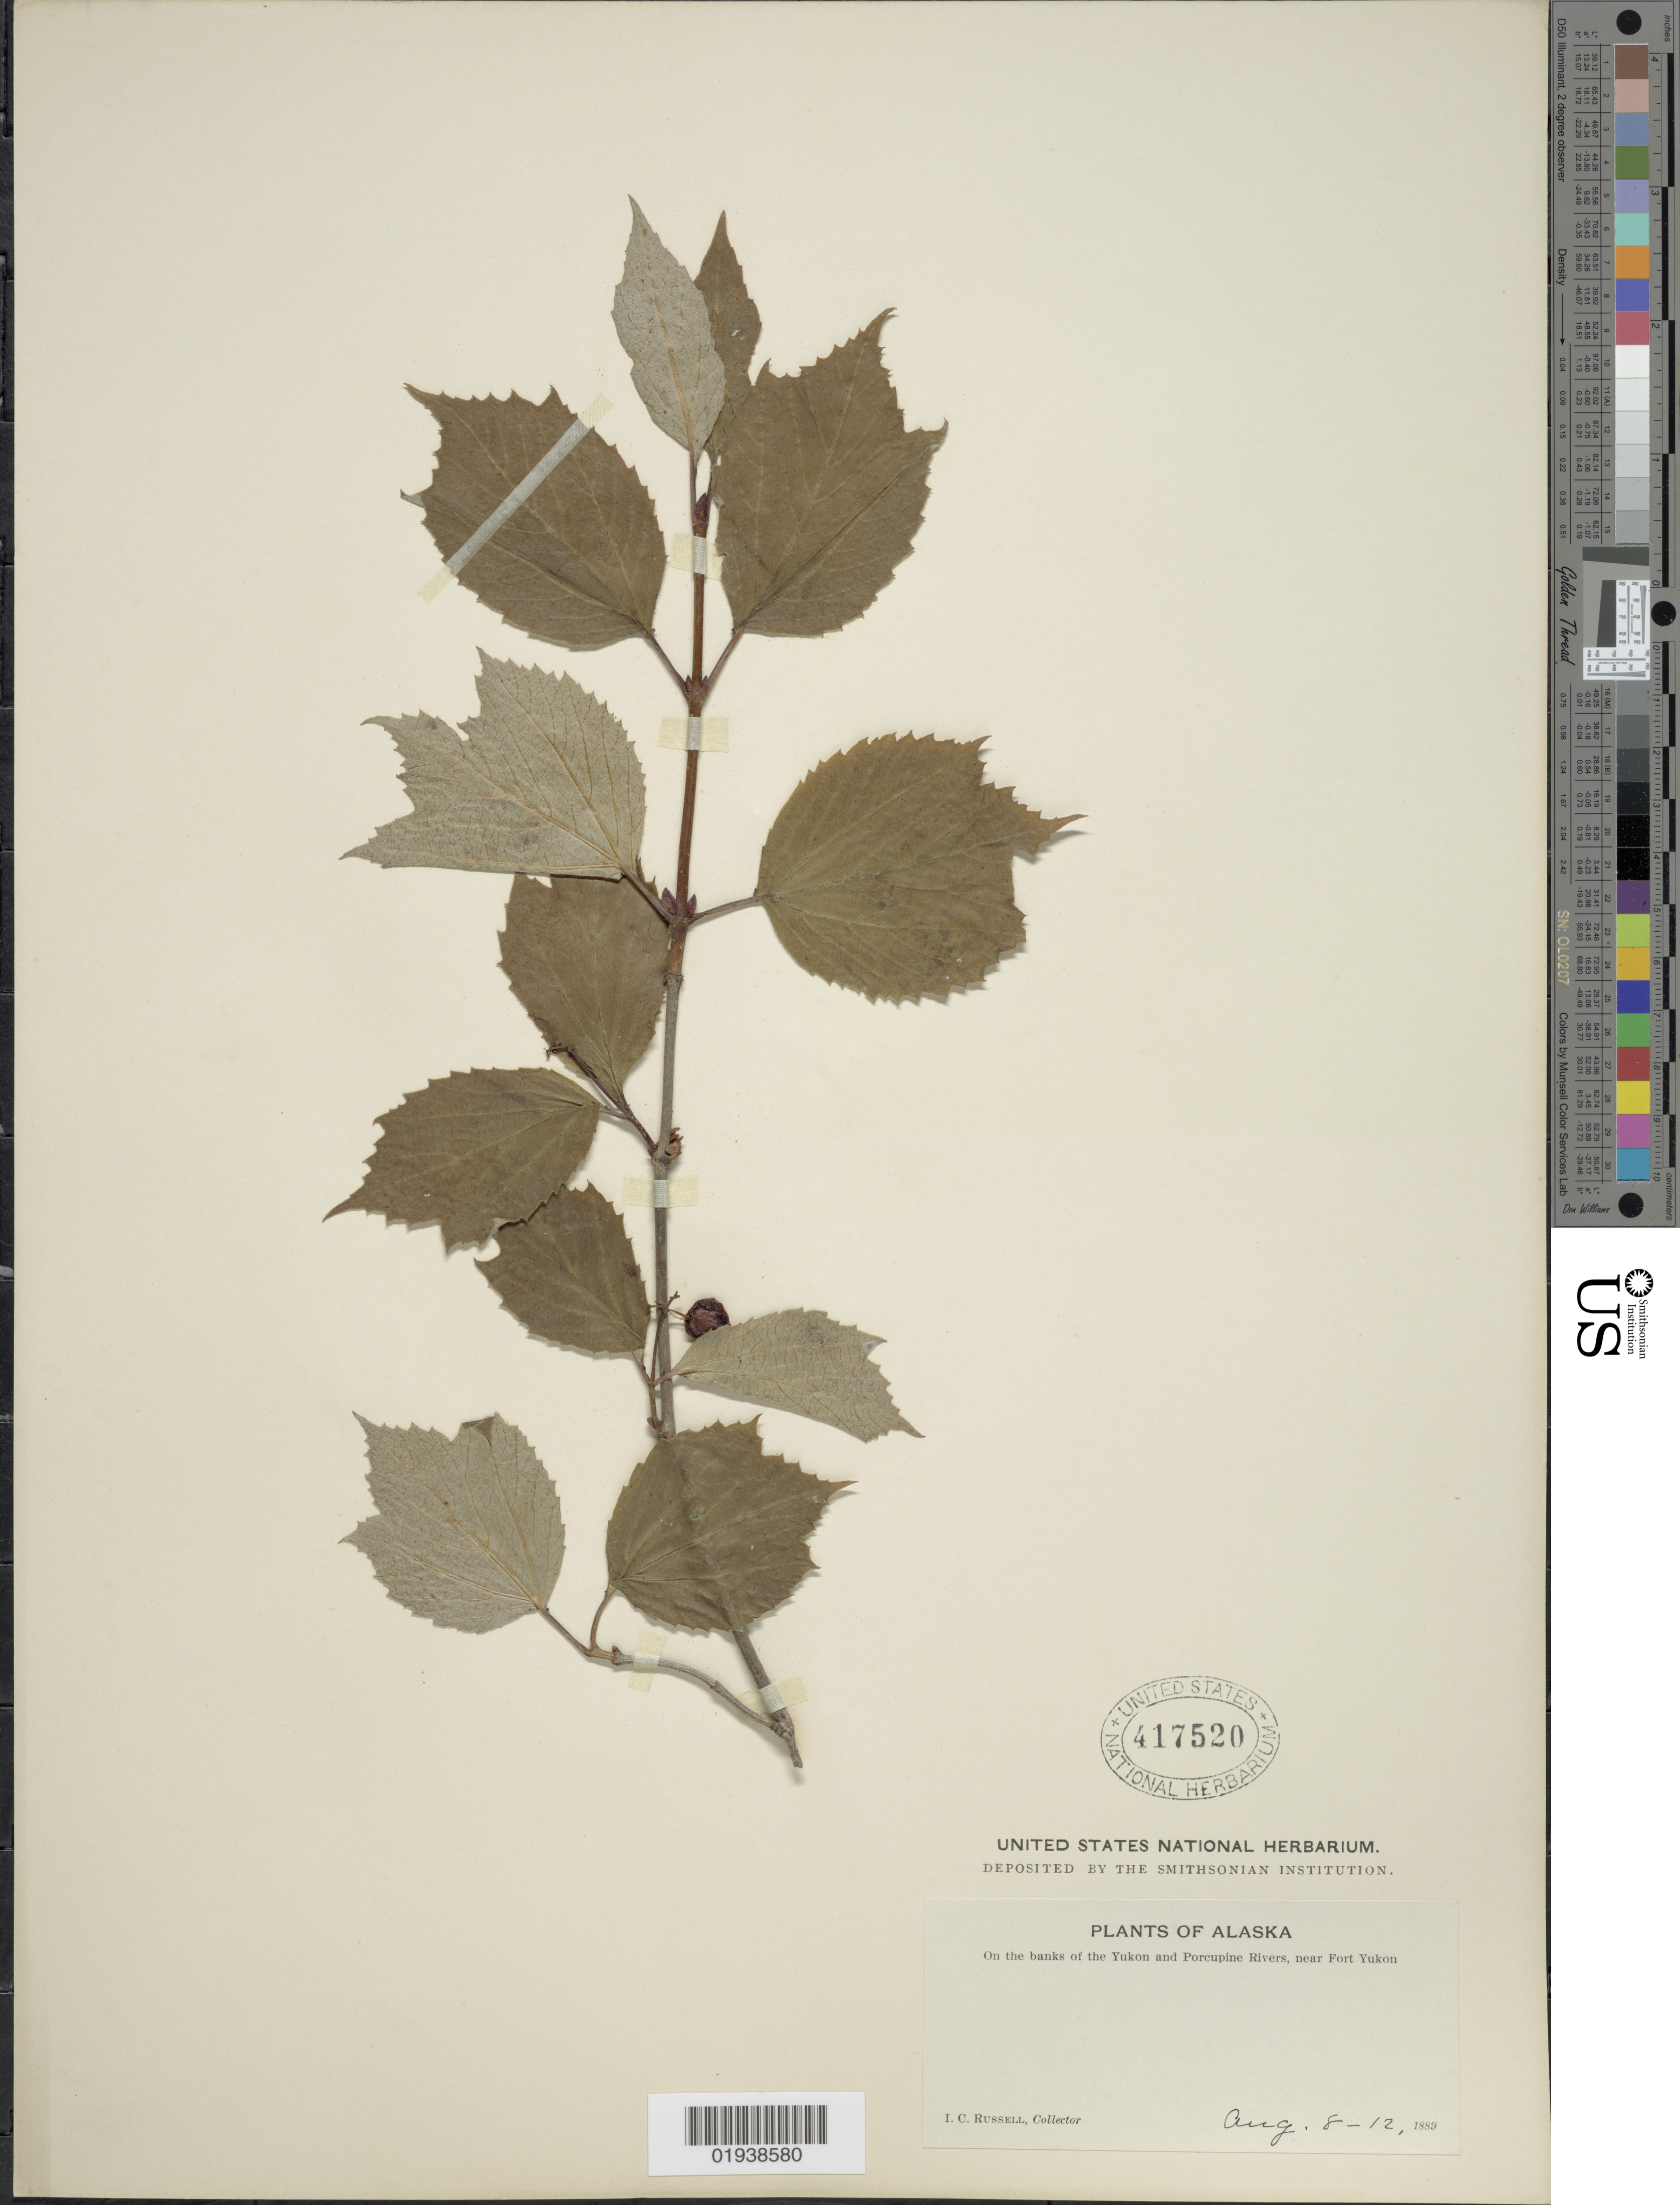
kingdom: Plantae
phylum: Tracheophyta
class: Magnoliopsida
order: Dipsacales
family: Viburnaceae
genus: Viburnum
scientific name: Viburnum edule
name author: (Michx.) Raf.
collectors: I. C. Russell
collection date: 1889-08-08/1889-08-12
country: United States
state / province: Alaska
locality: On the banks of the Yukon and Porcupine Rivers, near Fort Yukon.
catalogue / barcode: US 417520